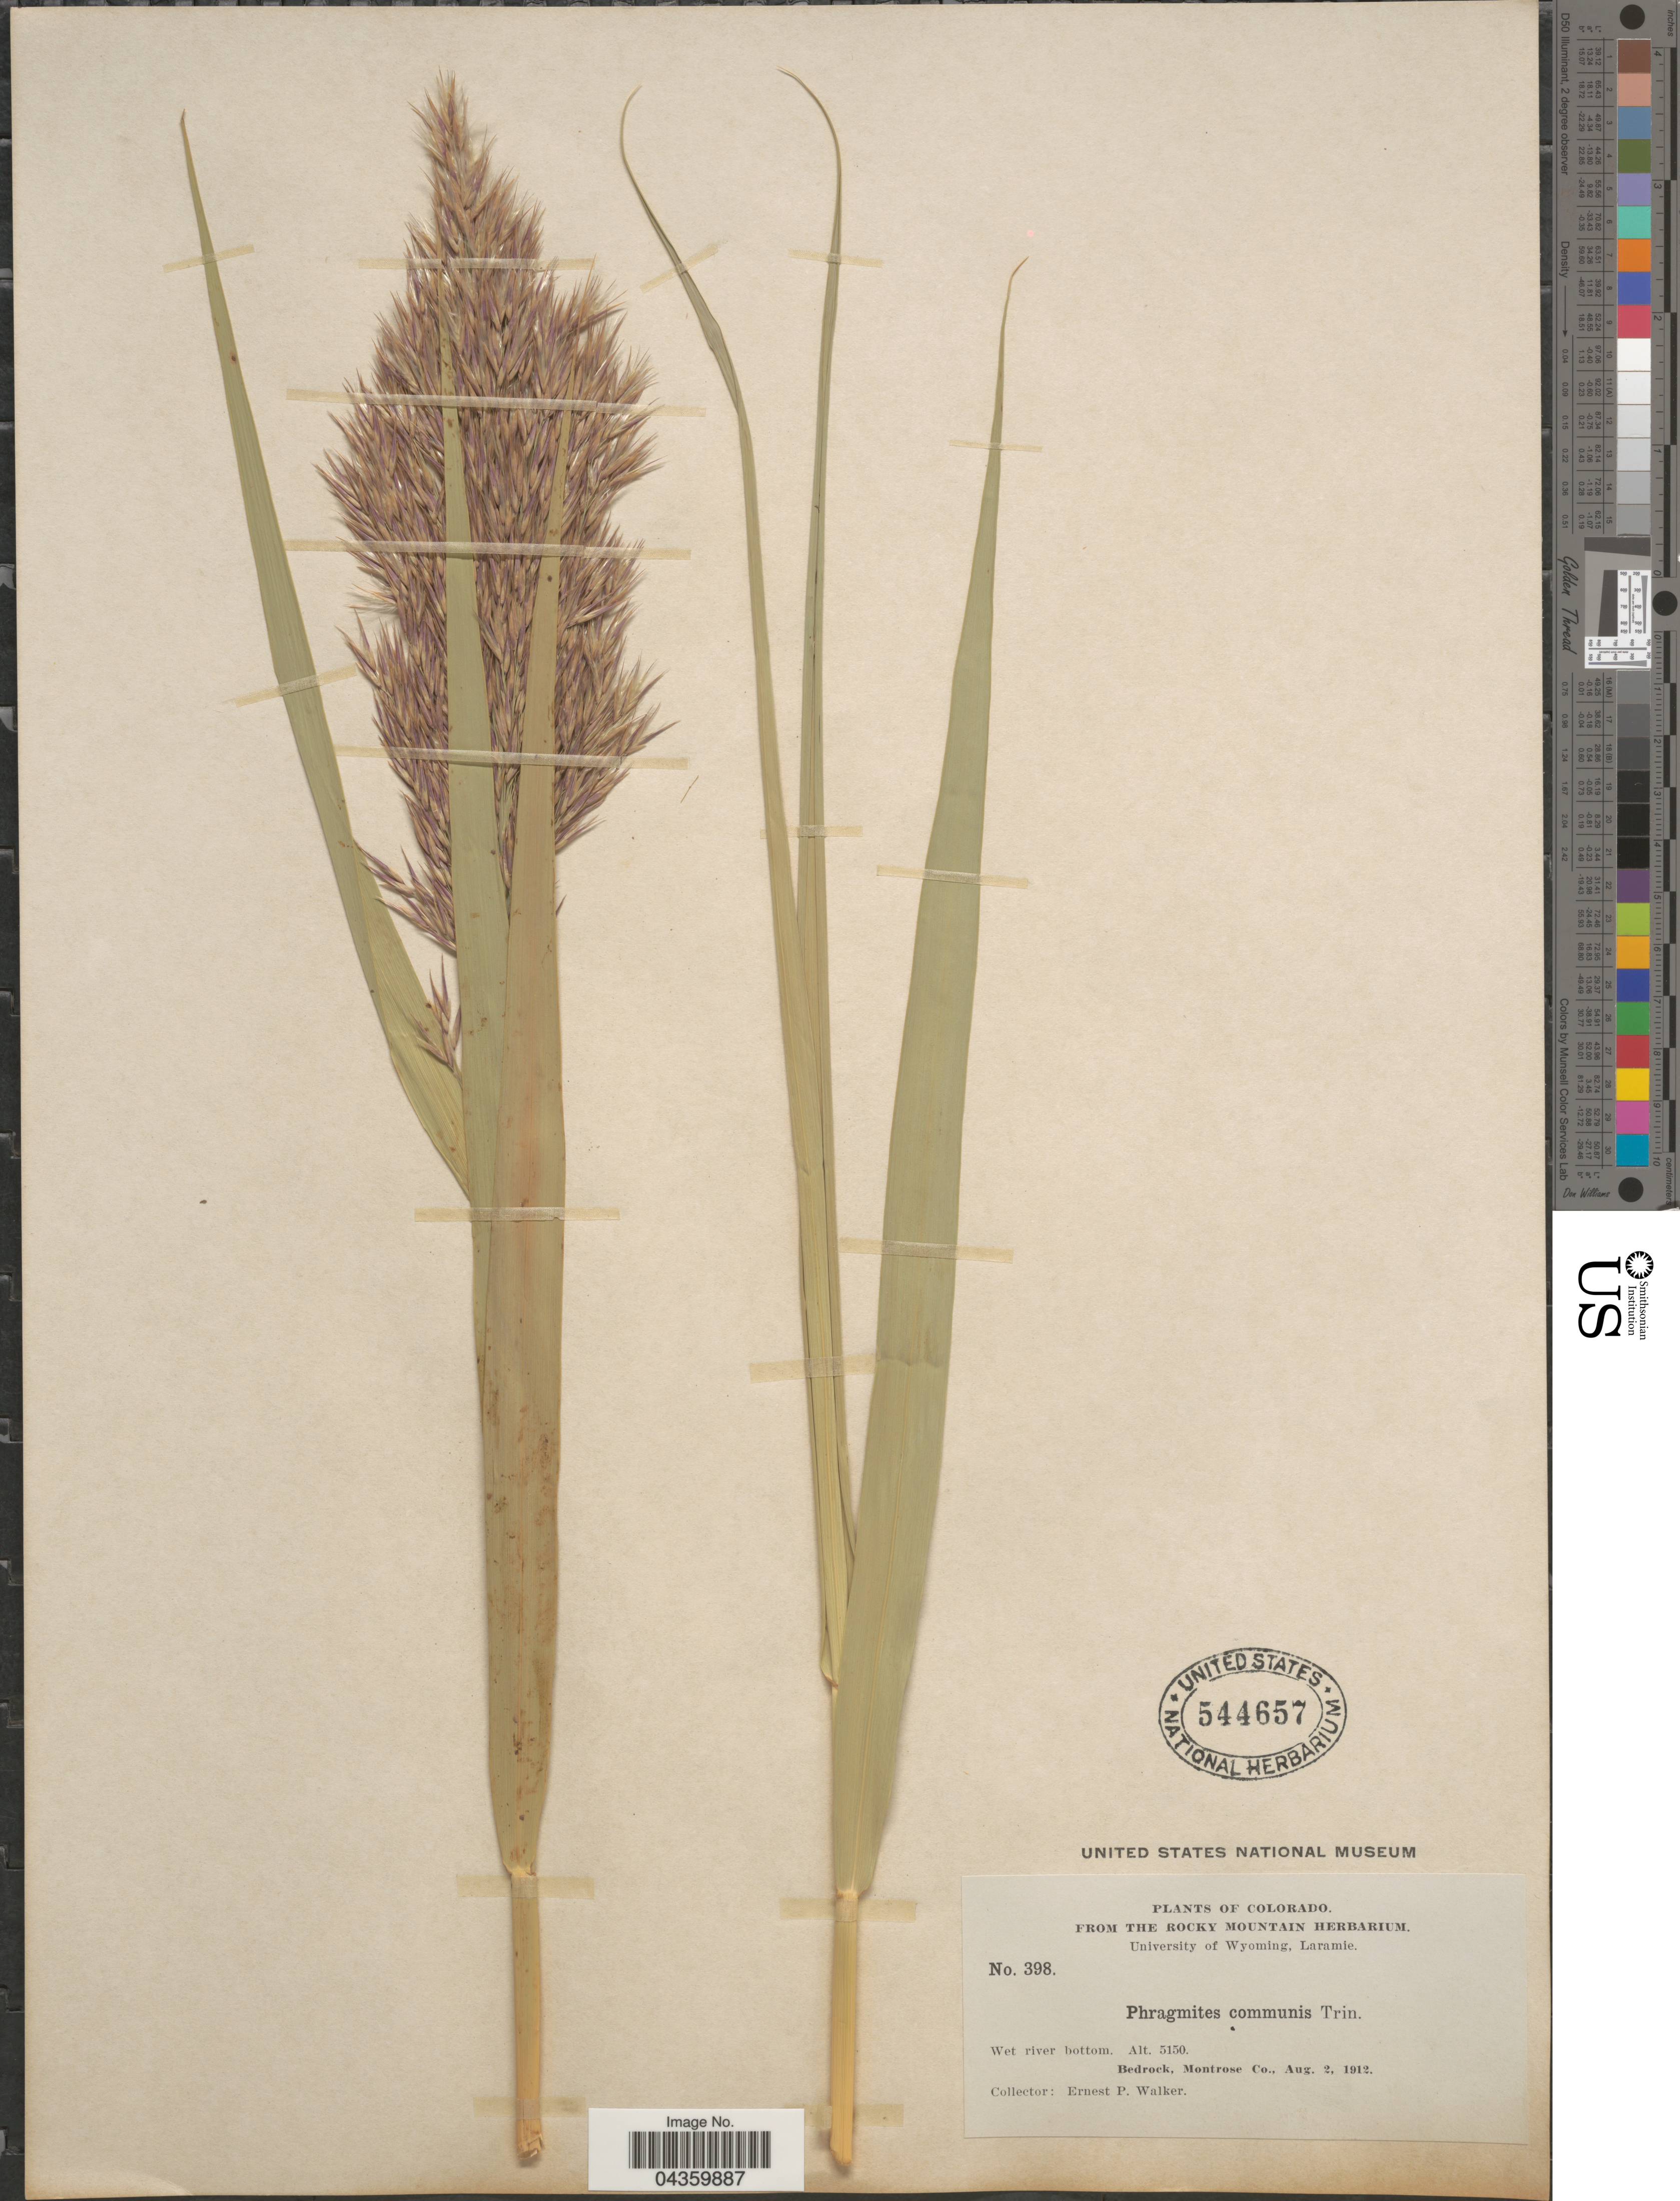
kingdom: Plantae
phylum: Tracheophyta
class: Liliopsida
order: Poales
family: Poaceae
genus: Phragmites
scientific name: Phragmites australis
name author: (Cav.) Trin. ex Steud.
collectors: E. P. Walker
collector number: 398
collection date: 1912-08-02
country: United States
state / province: Colorado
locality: Wet river bottom. Bedrock, Montrose Co.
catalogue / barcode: US 544657